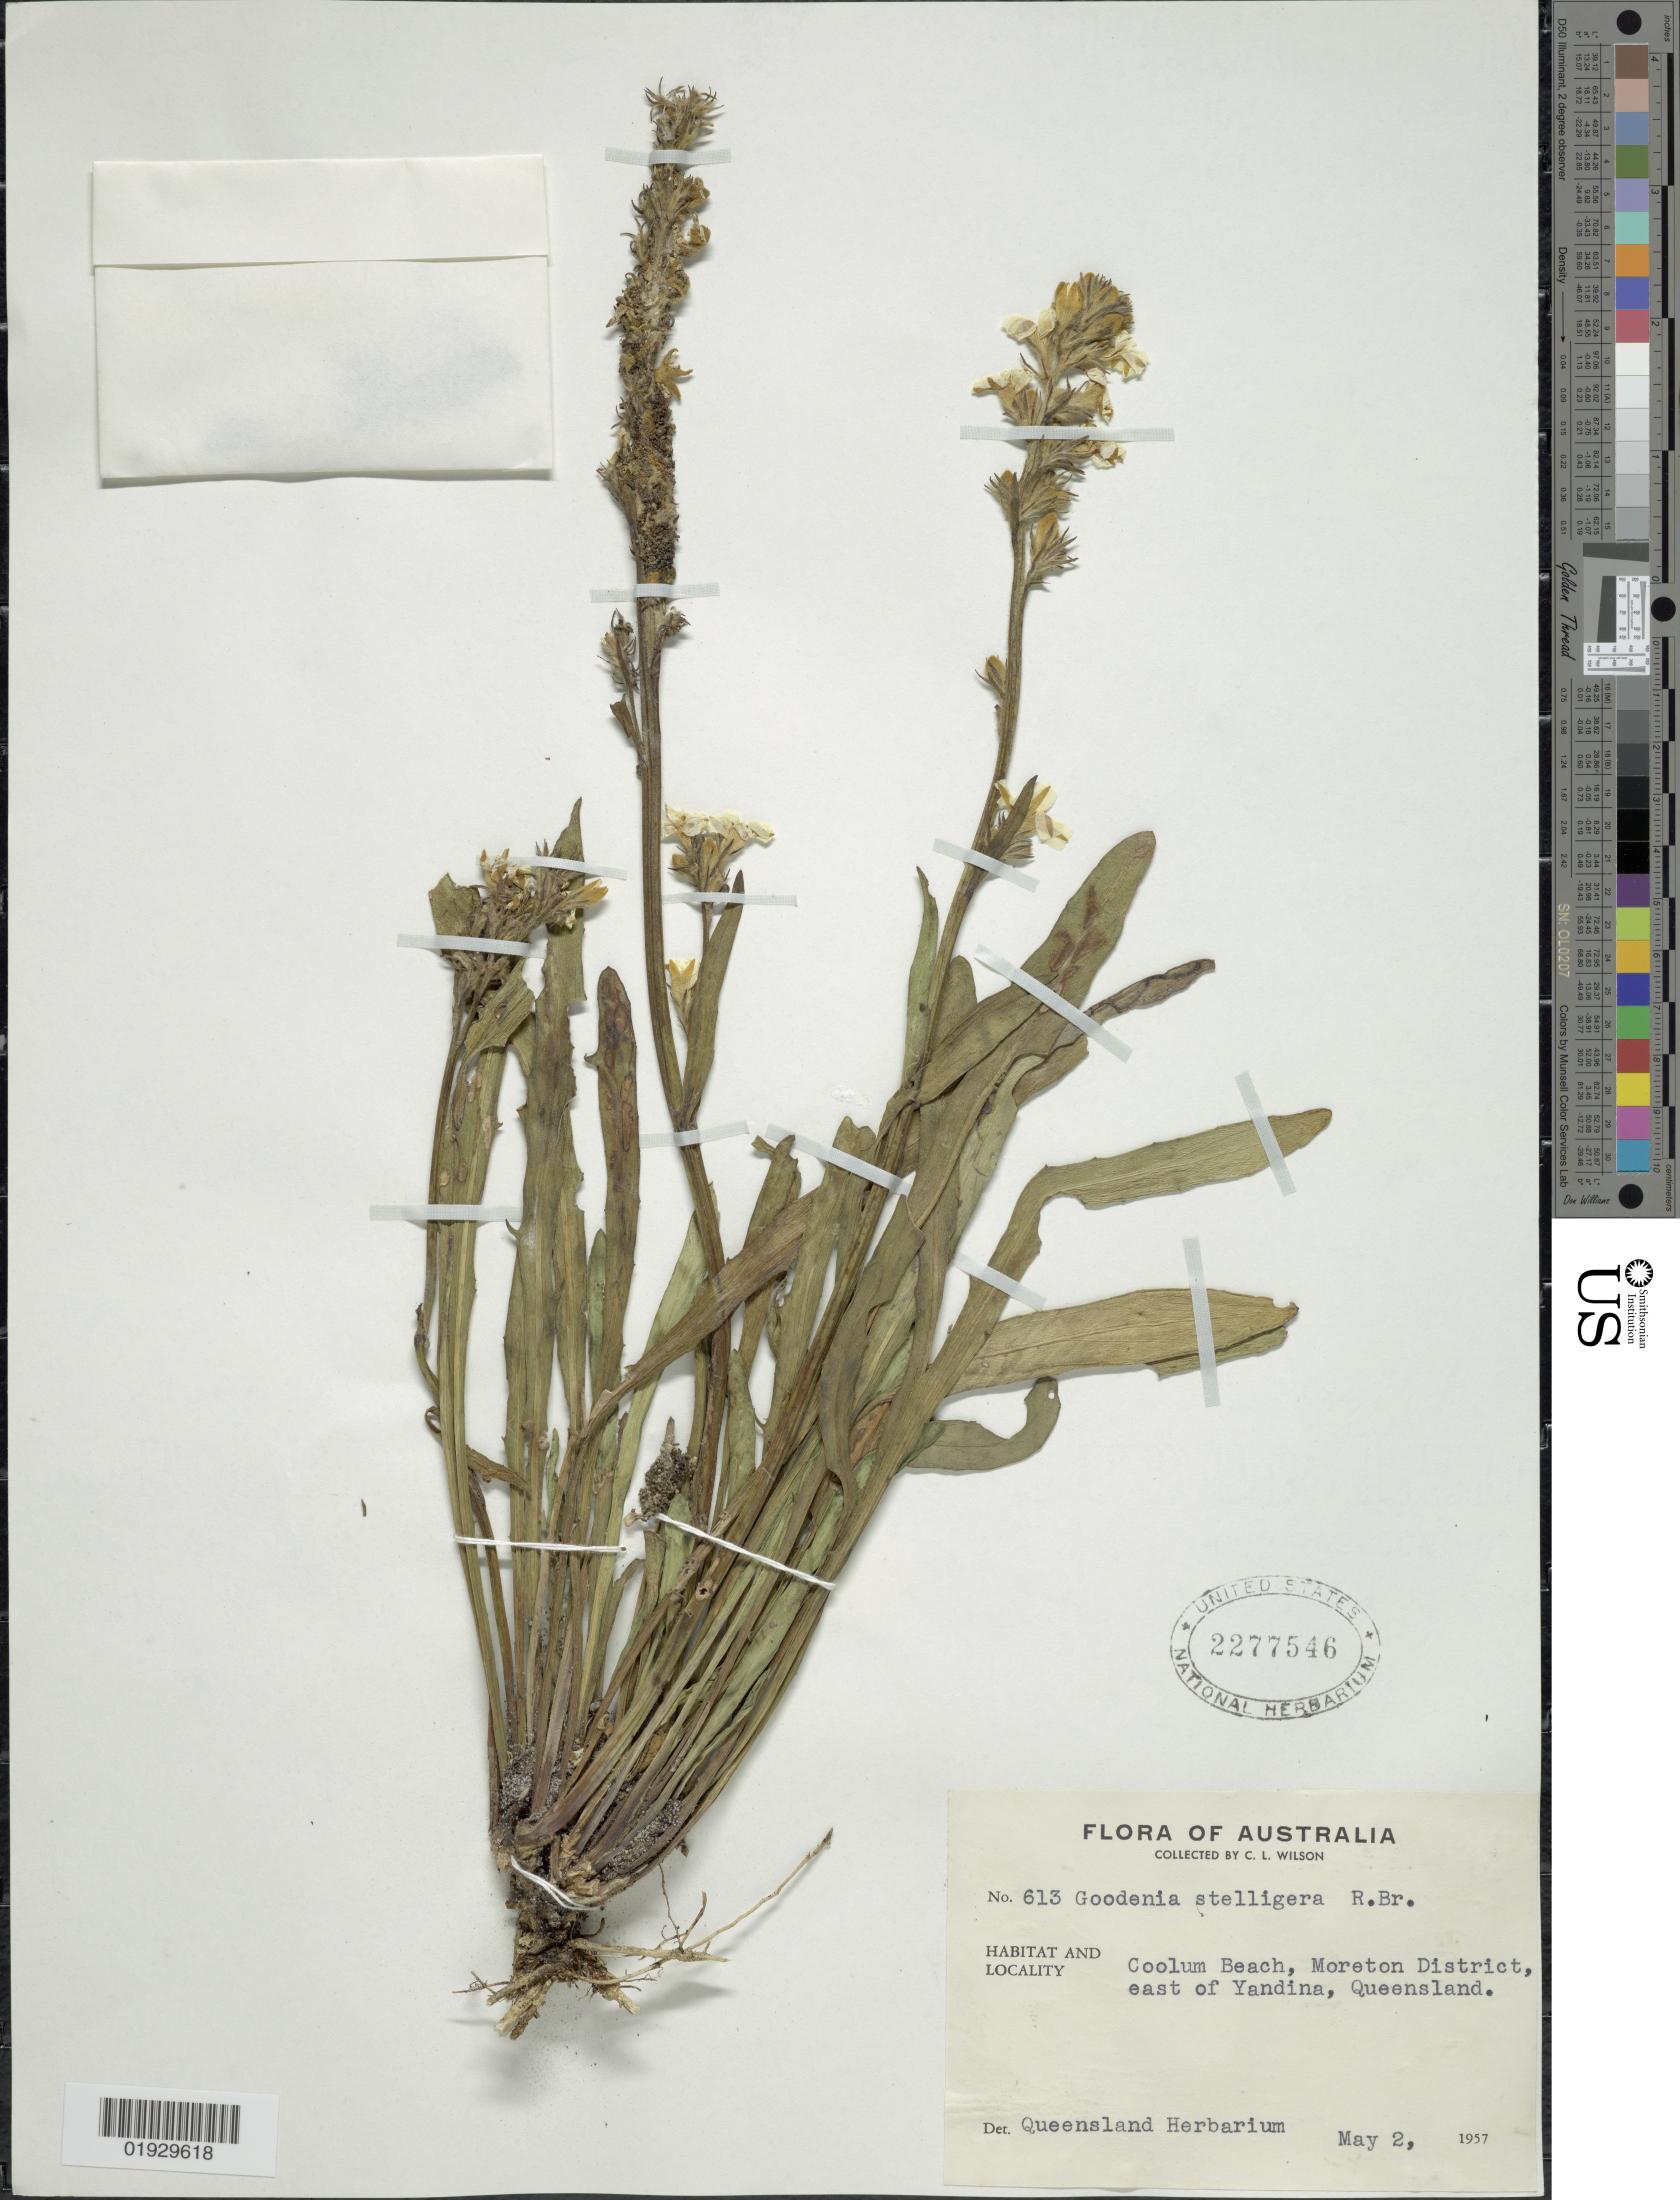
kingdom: Plantae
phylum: Tracheophyta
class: Magnoliopsida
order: Asterales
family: Goodeniaceae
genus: Goodenia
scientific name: Goodenia stelligera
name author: R. Br.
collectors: C. L. Wilson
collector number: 613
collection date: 1957-05-02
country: Australia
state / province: Queensland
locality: Coolum Beach, Moreton District, east of Yandina.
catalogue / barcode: US 2277546